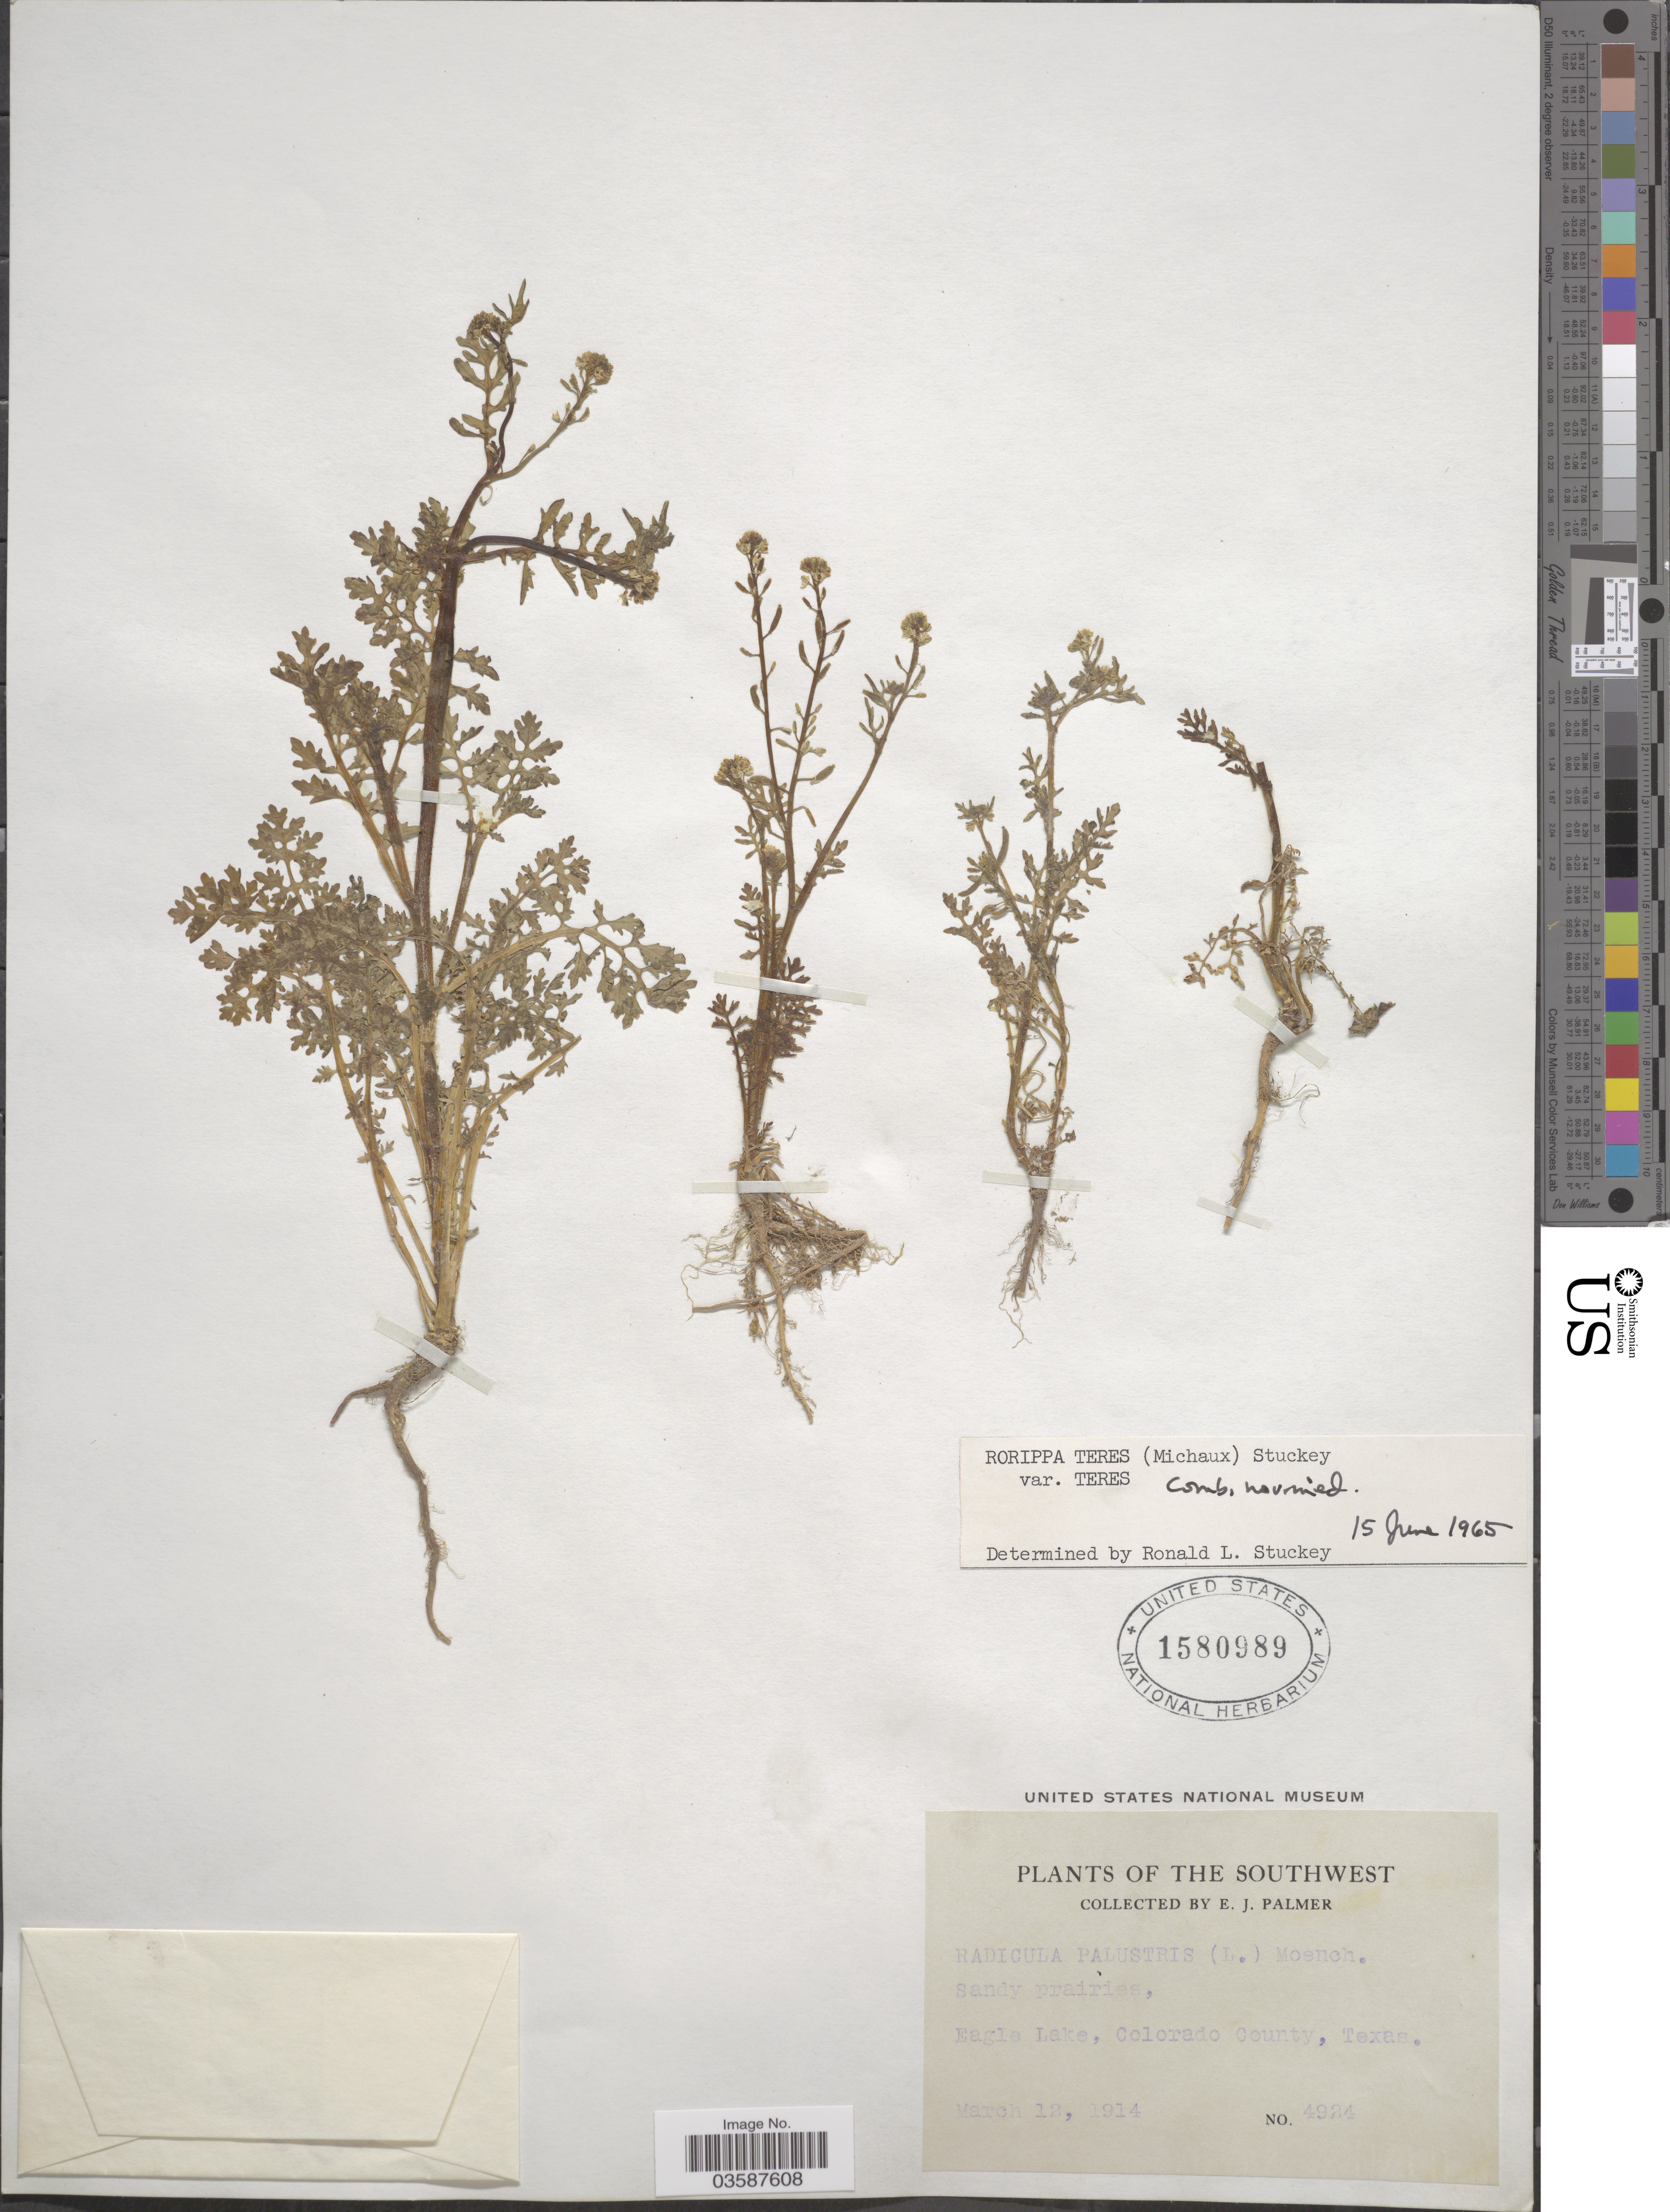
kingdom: Plantae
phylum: Tracheophyta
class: Magnoliopsida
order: Brassicales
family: Brassicaceae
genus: Rorippa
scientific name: Rorippa teres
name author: (Michx.) Stuckey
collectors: E. J. Palmer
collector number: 4924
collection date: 1914-03-12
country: United States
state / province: Texas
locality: The Southwest. Eagle Lake, Colorado County.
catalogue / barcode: US 1580989